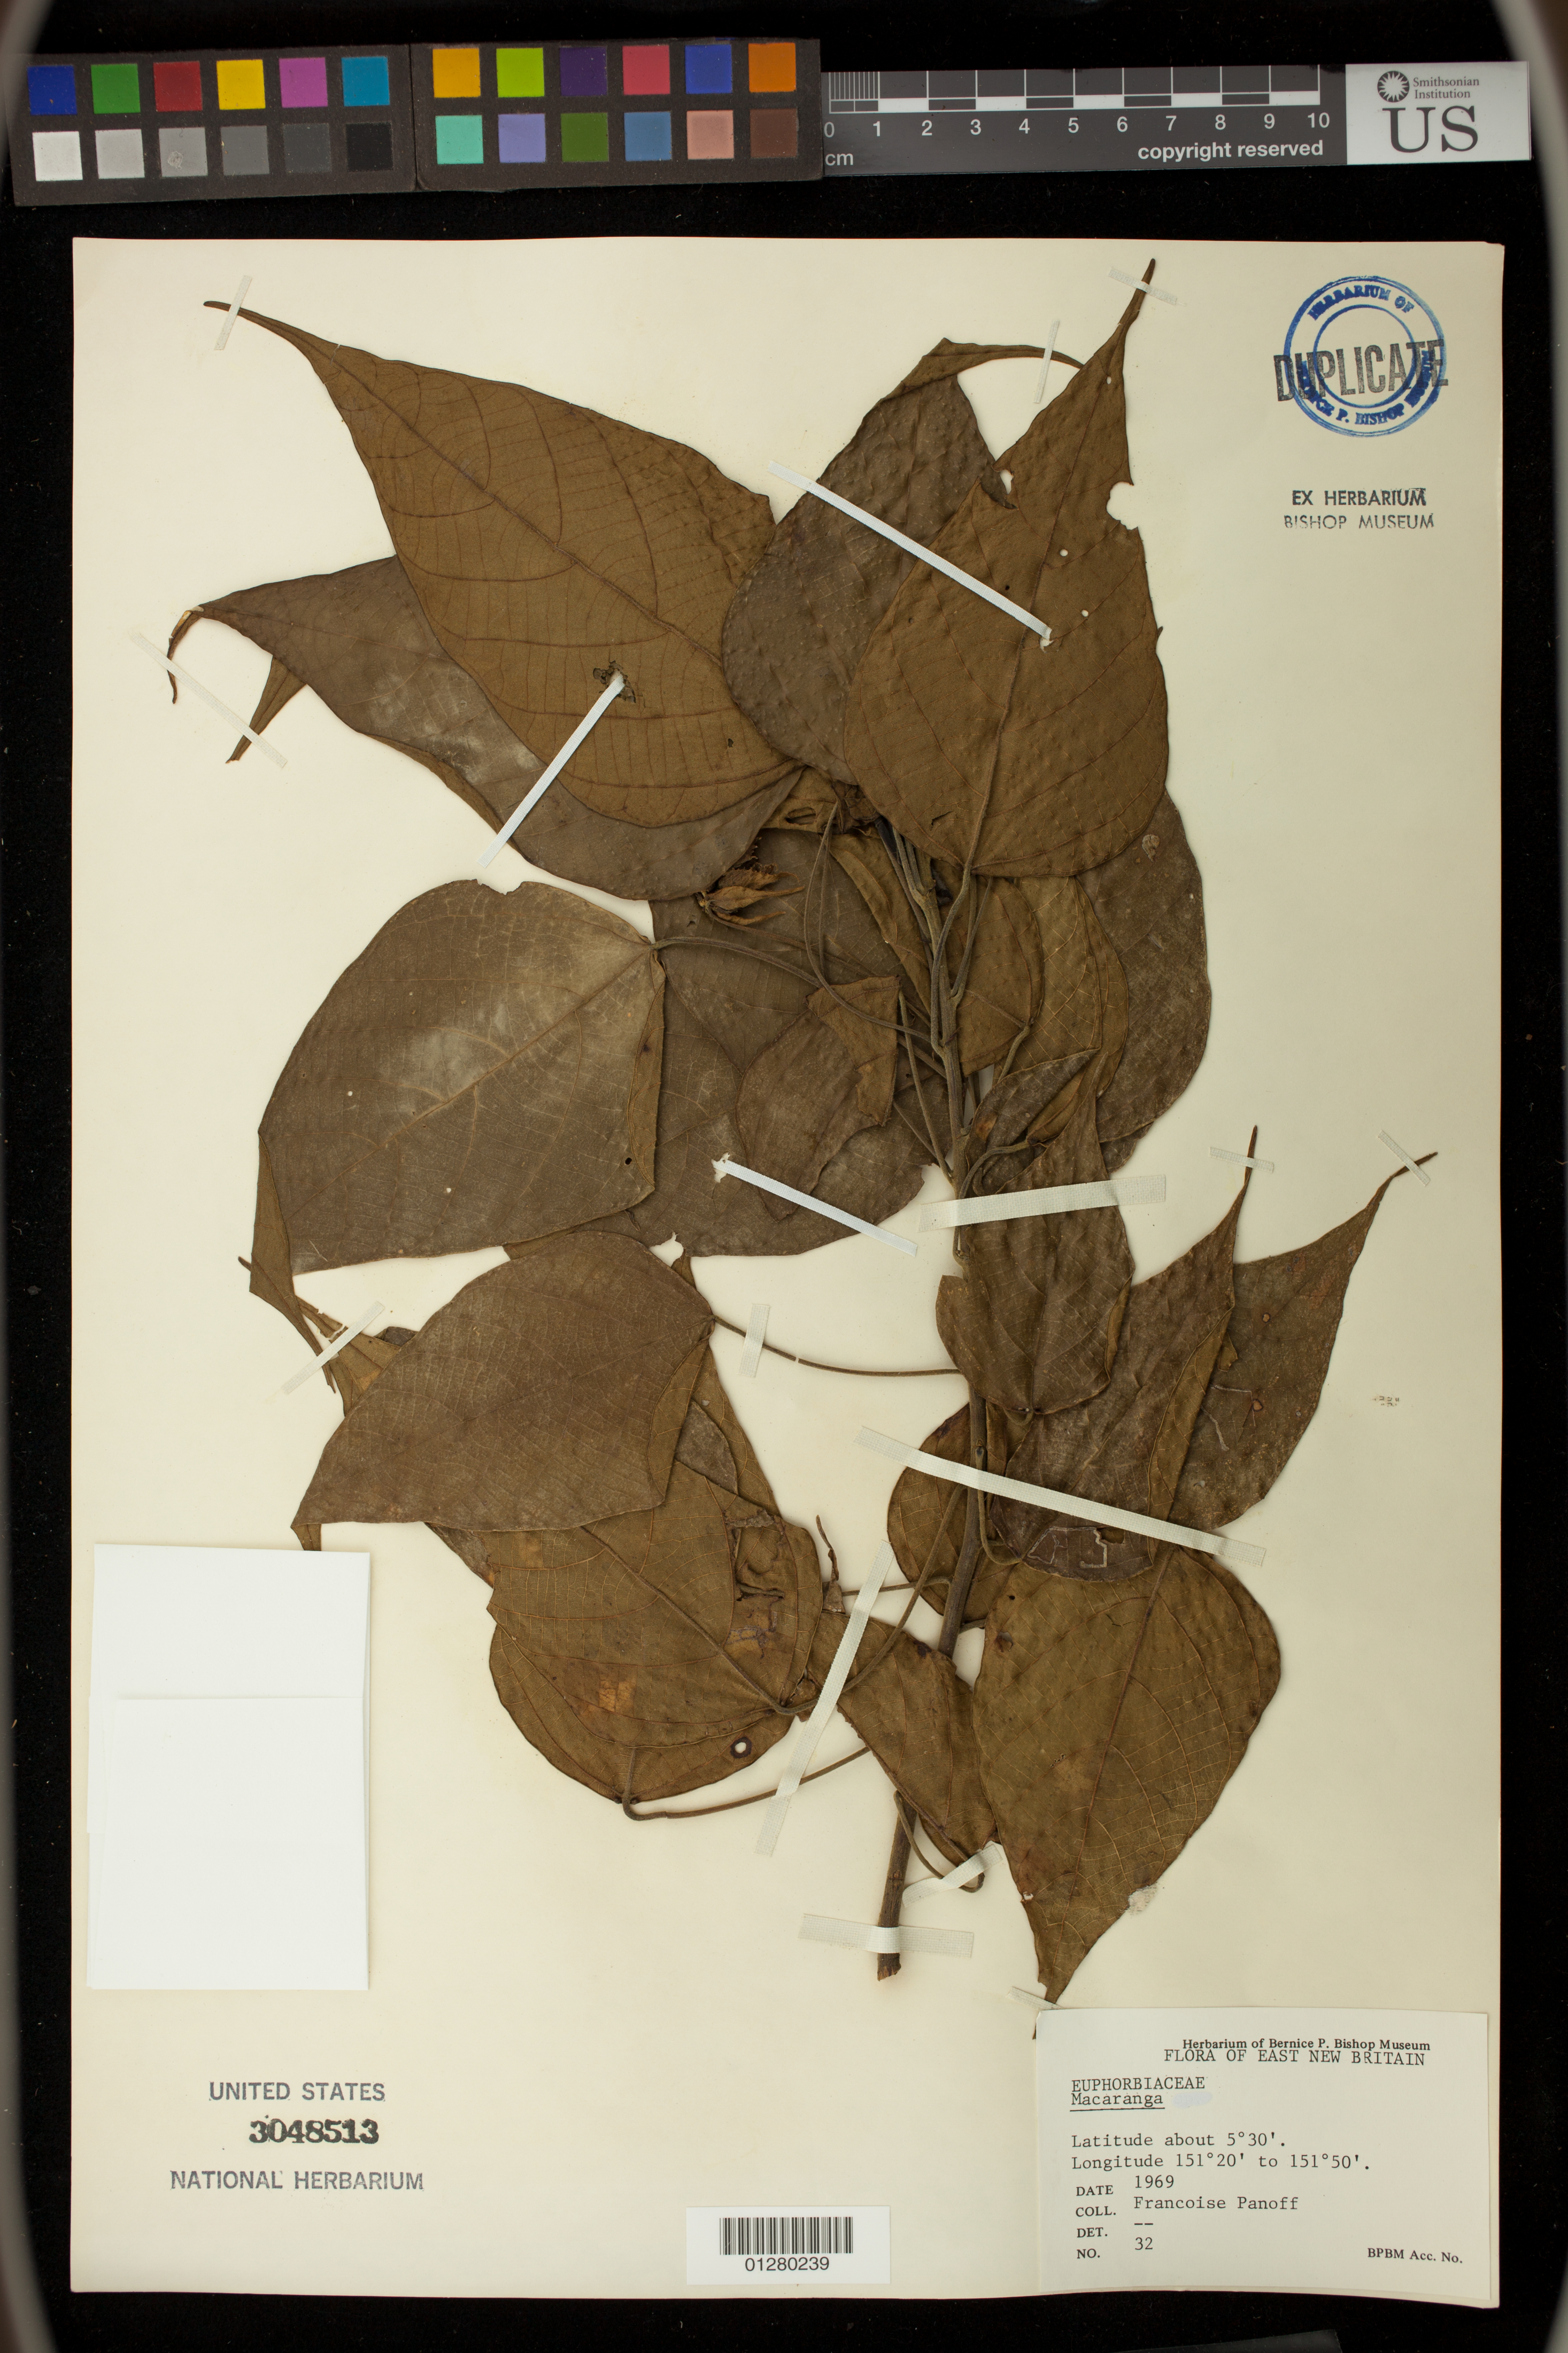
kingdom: Plantae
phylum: Tracheophyta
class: Magnoliopsida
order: Malpighiales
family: Euphorbiaceae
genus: Macaranga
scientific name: Macaranga sp.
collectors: F. Panoff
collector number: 32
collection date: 1969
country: Papua New Guinea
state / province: East New Britain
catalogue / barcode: US 3048513